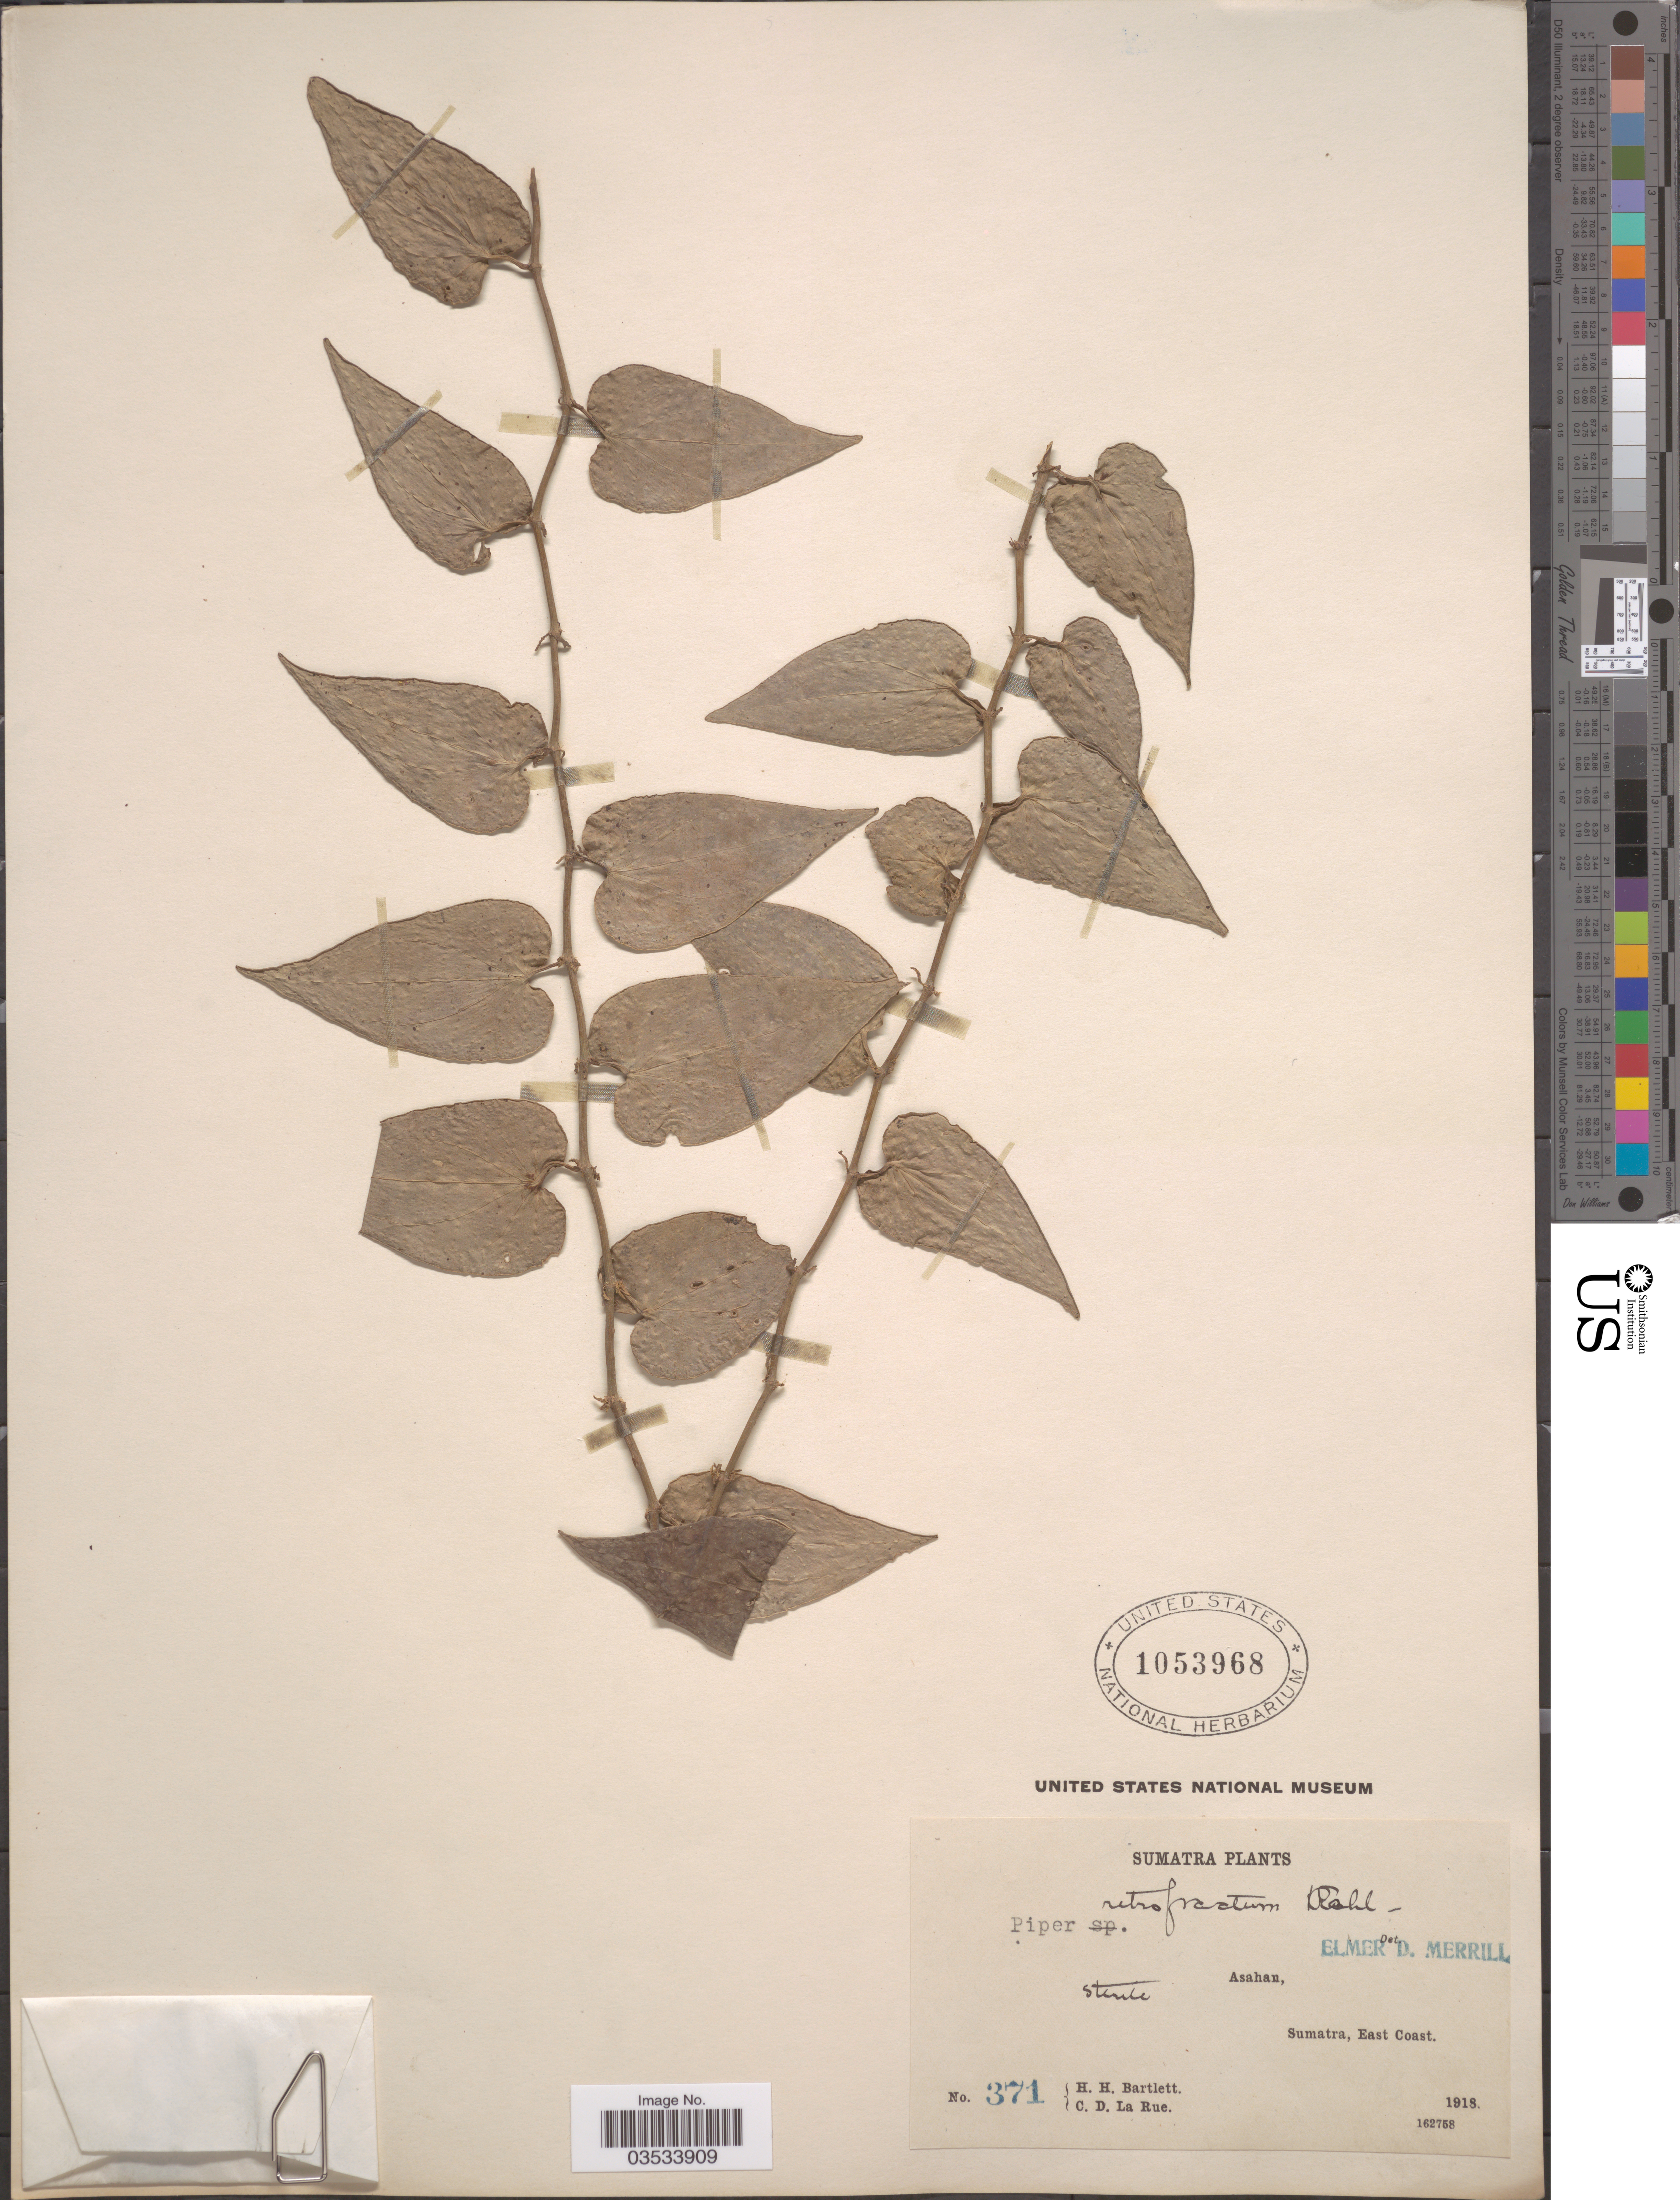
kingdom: Plantae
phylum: Tracheophyta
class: Magnoliopsida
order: Piperales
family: Piperaceae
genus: Piper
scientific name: Piper retrofractum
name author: Vahl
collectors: H. H. Bartlett & C. La Rue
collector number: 371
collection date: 1918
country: Indonesia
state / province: Sumatra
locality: Asahan, East Coast.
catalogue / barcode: US 1053968